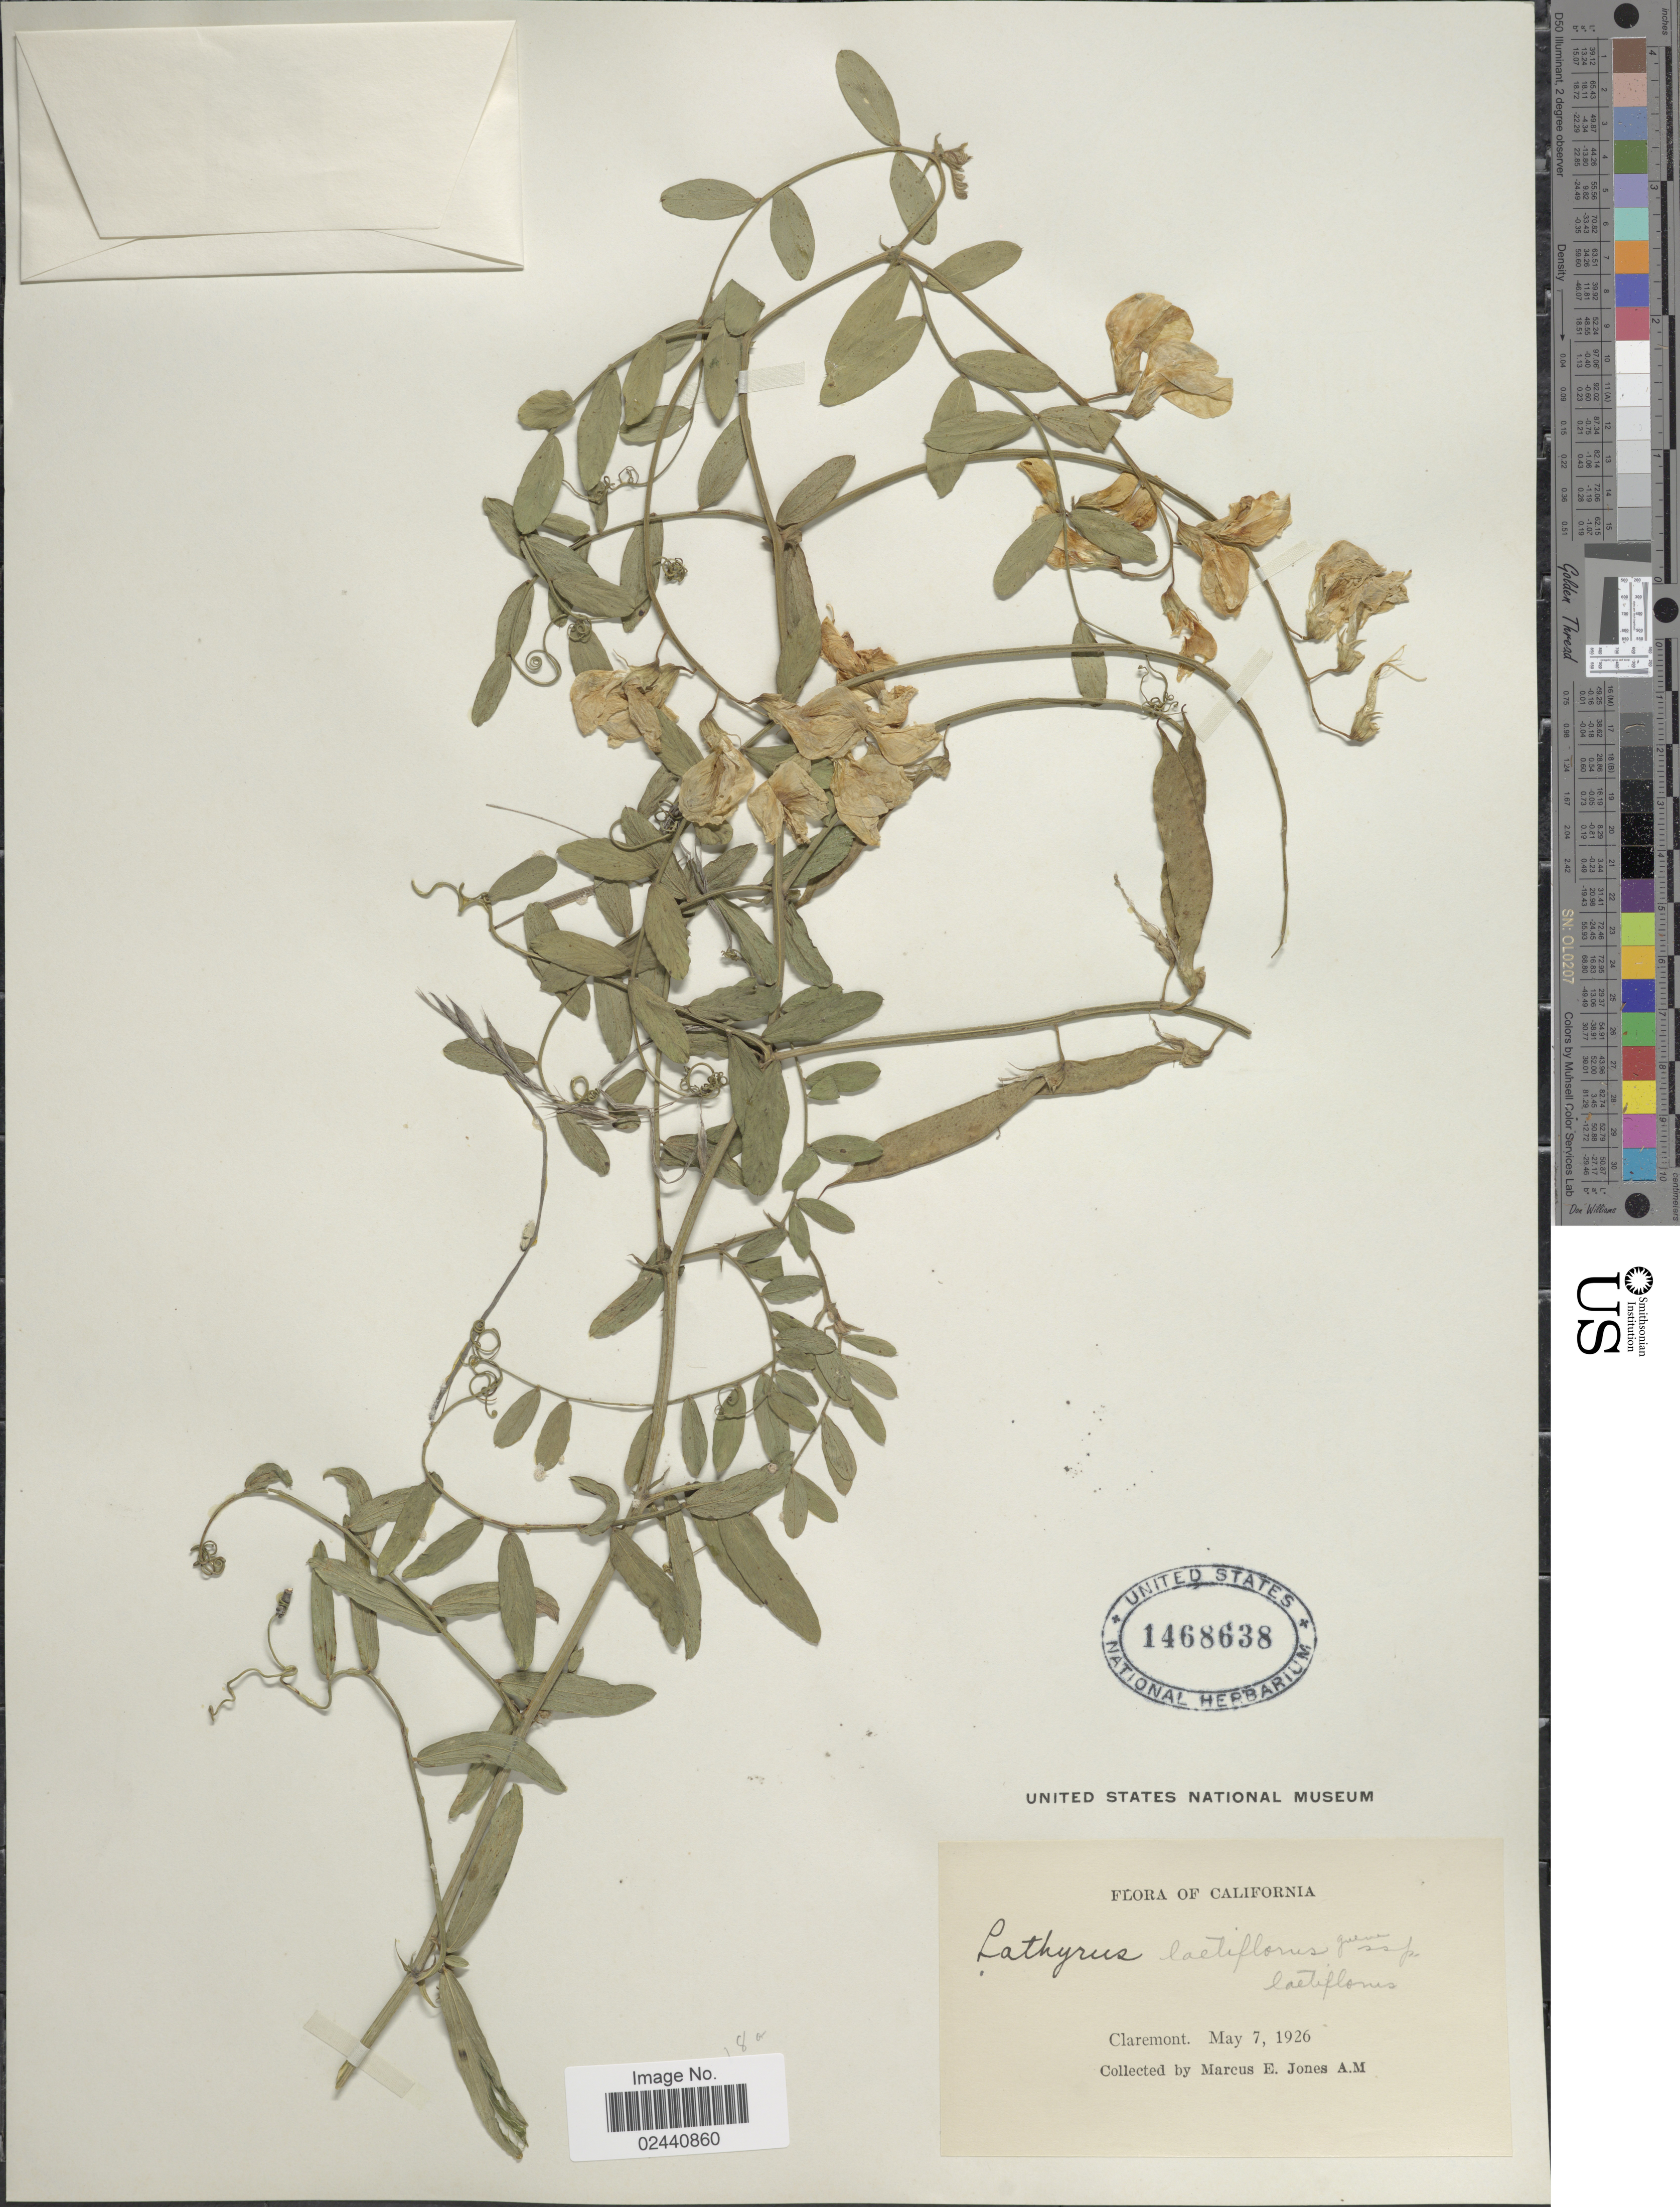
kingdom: Plantae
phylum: Tracheophyta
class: Magnoliopsida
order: Fabales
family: Fabaceae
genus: Lathyrus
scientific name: Lathyrus laetiflorus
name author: Greene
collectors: M. E. Jones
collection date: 1926-05-07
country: United States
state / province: California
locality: Claremont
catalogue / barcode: US 1468638